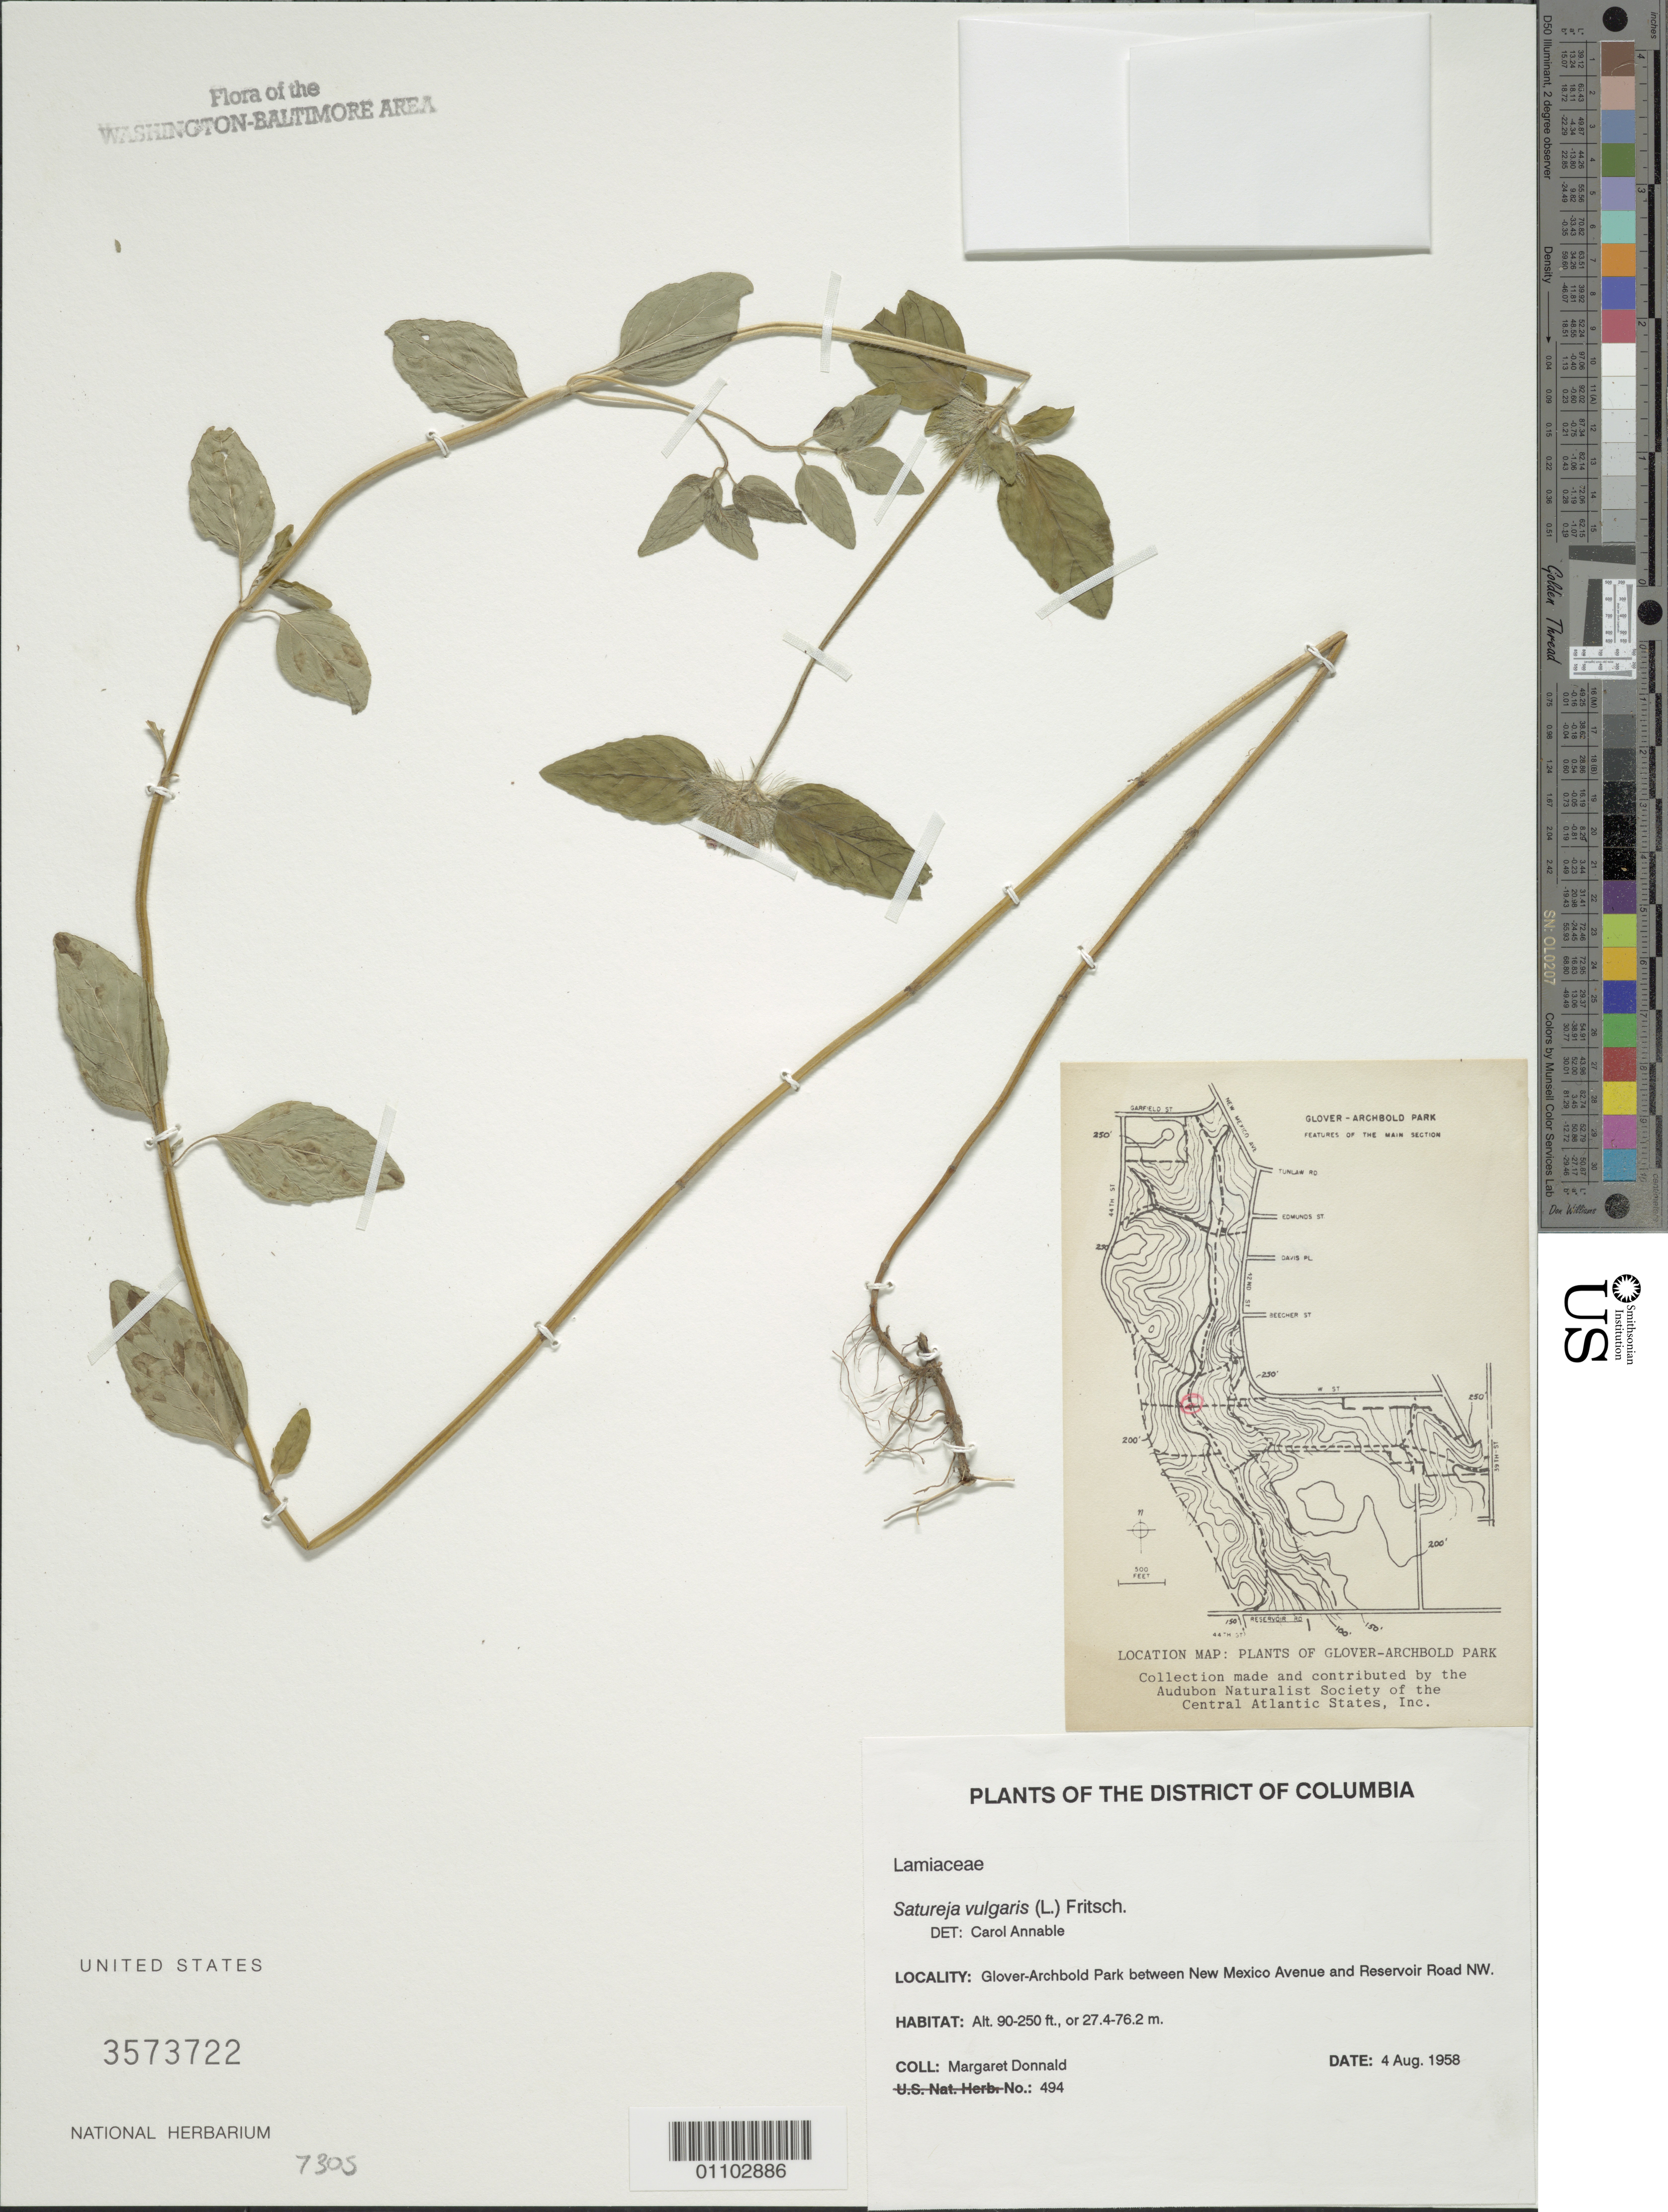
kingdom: Plantae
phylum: Tracheophyta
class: Magnoliopsida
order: Lamiales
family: Lamiaceae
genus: Clinopodium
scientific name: Clinopodium vulgare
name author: L.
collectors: M. Donnald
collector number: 494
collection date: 1958-08-04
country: United States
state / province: District of Columbia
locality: Glover-Archbold Park between New Mexico Avenue and Reservoir Road NW.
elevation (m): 27.4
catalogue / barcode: US 3573722